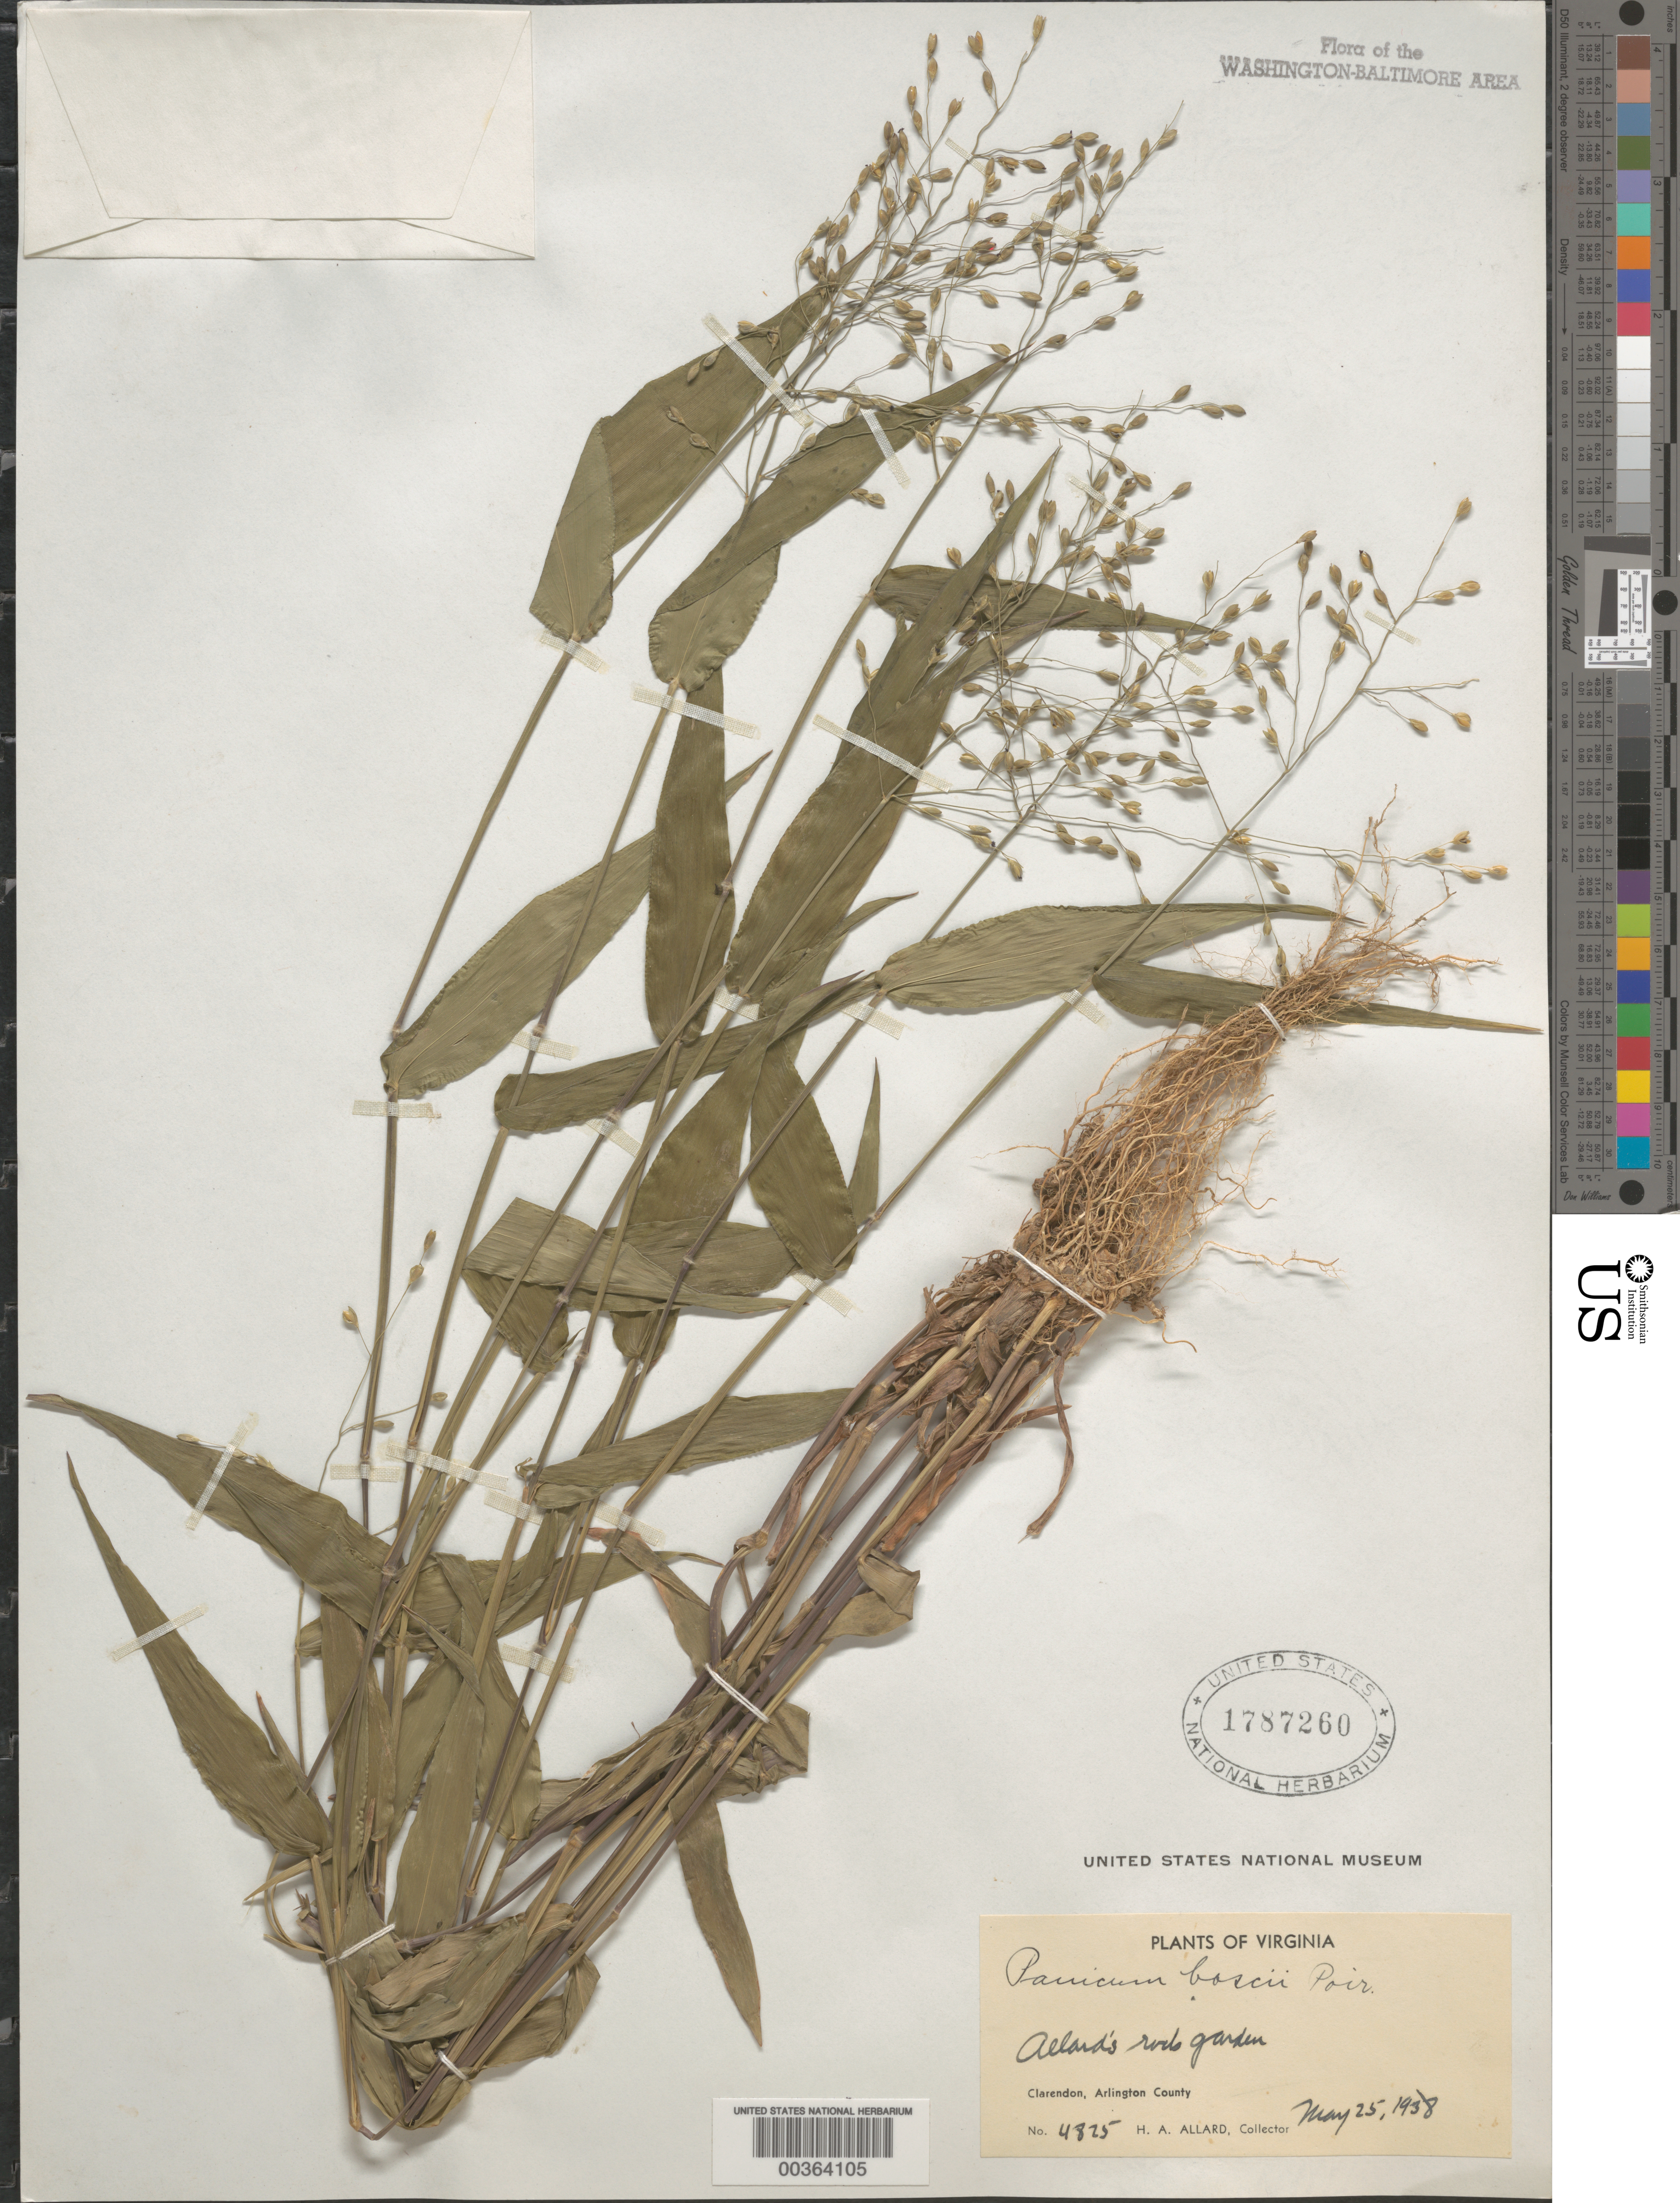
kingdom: Plantae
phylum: Tracheophyta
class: Liliopsida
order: Poales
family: Poaceae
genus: Dichanthelium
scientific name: Dichanthelium boscii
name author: (Poir.) Gould & C.A. Clark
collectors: H. A. Allard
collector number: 4825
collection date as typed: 25 May 1938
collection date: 1938-05-25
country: United States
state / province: Virginia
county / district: Arlington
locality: Allard's Rock Garden, Clarendon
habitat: Garden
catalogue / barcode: US 1787260